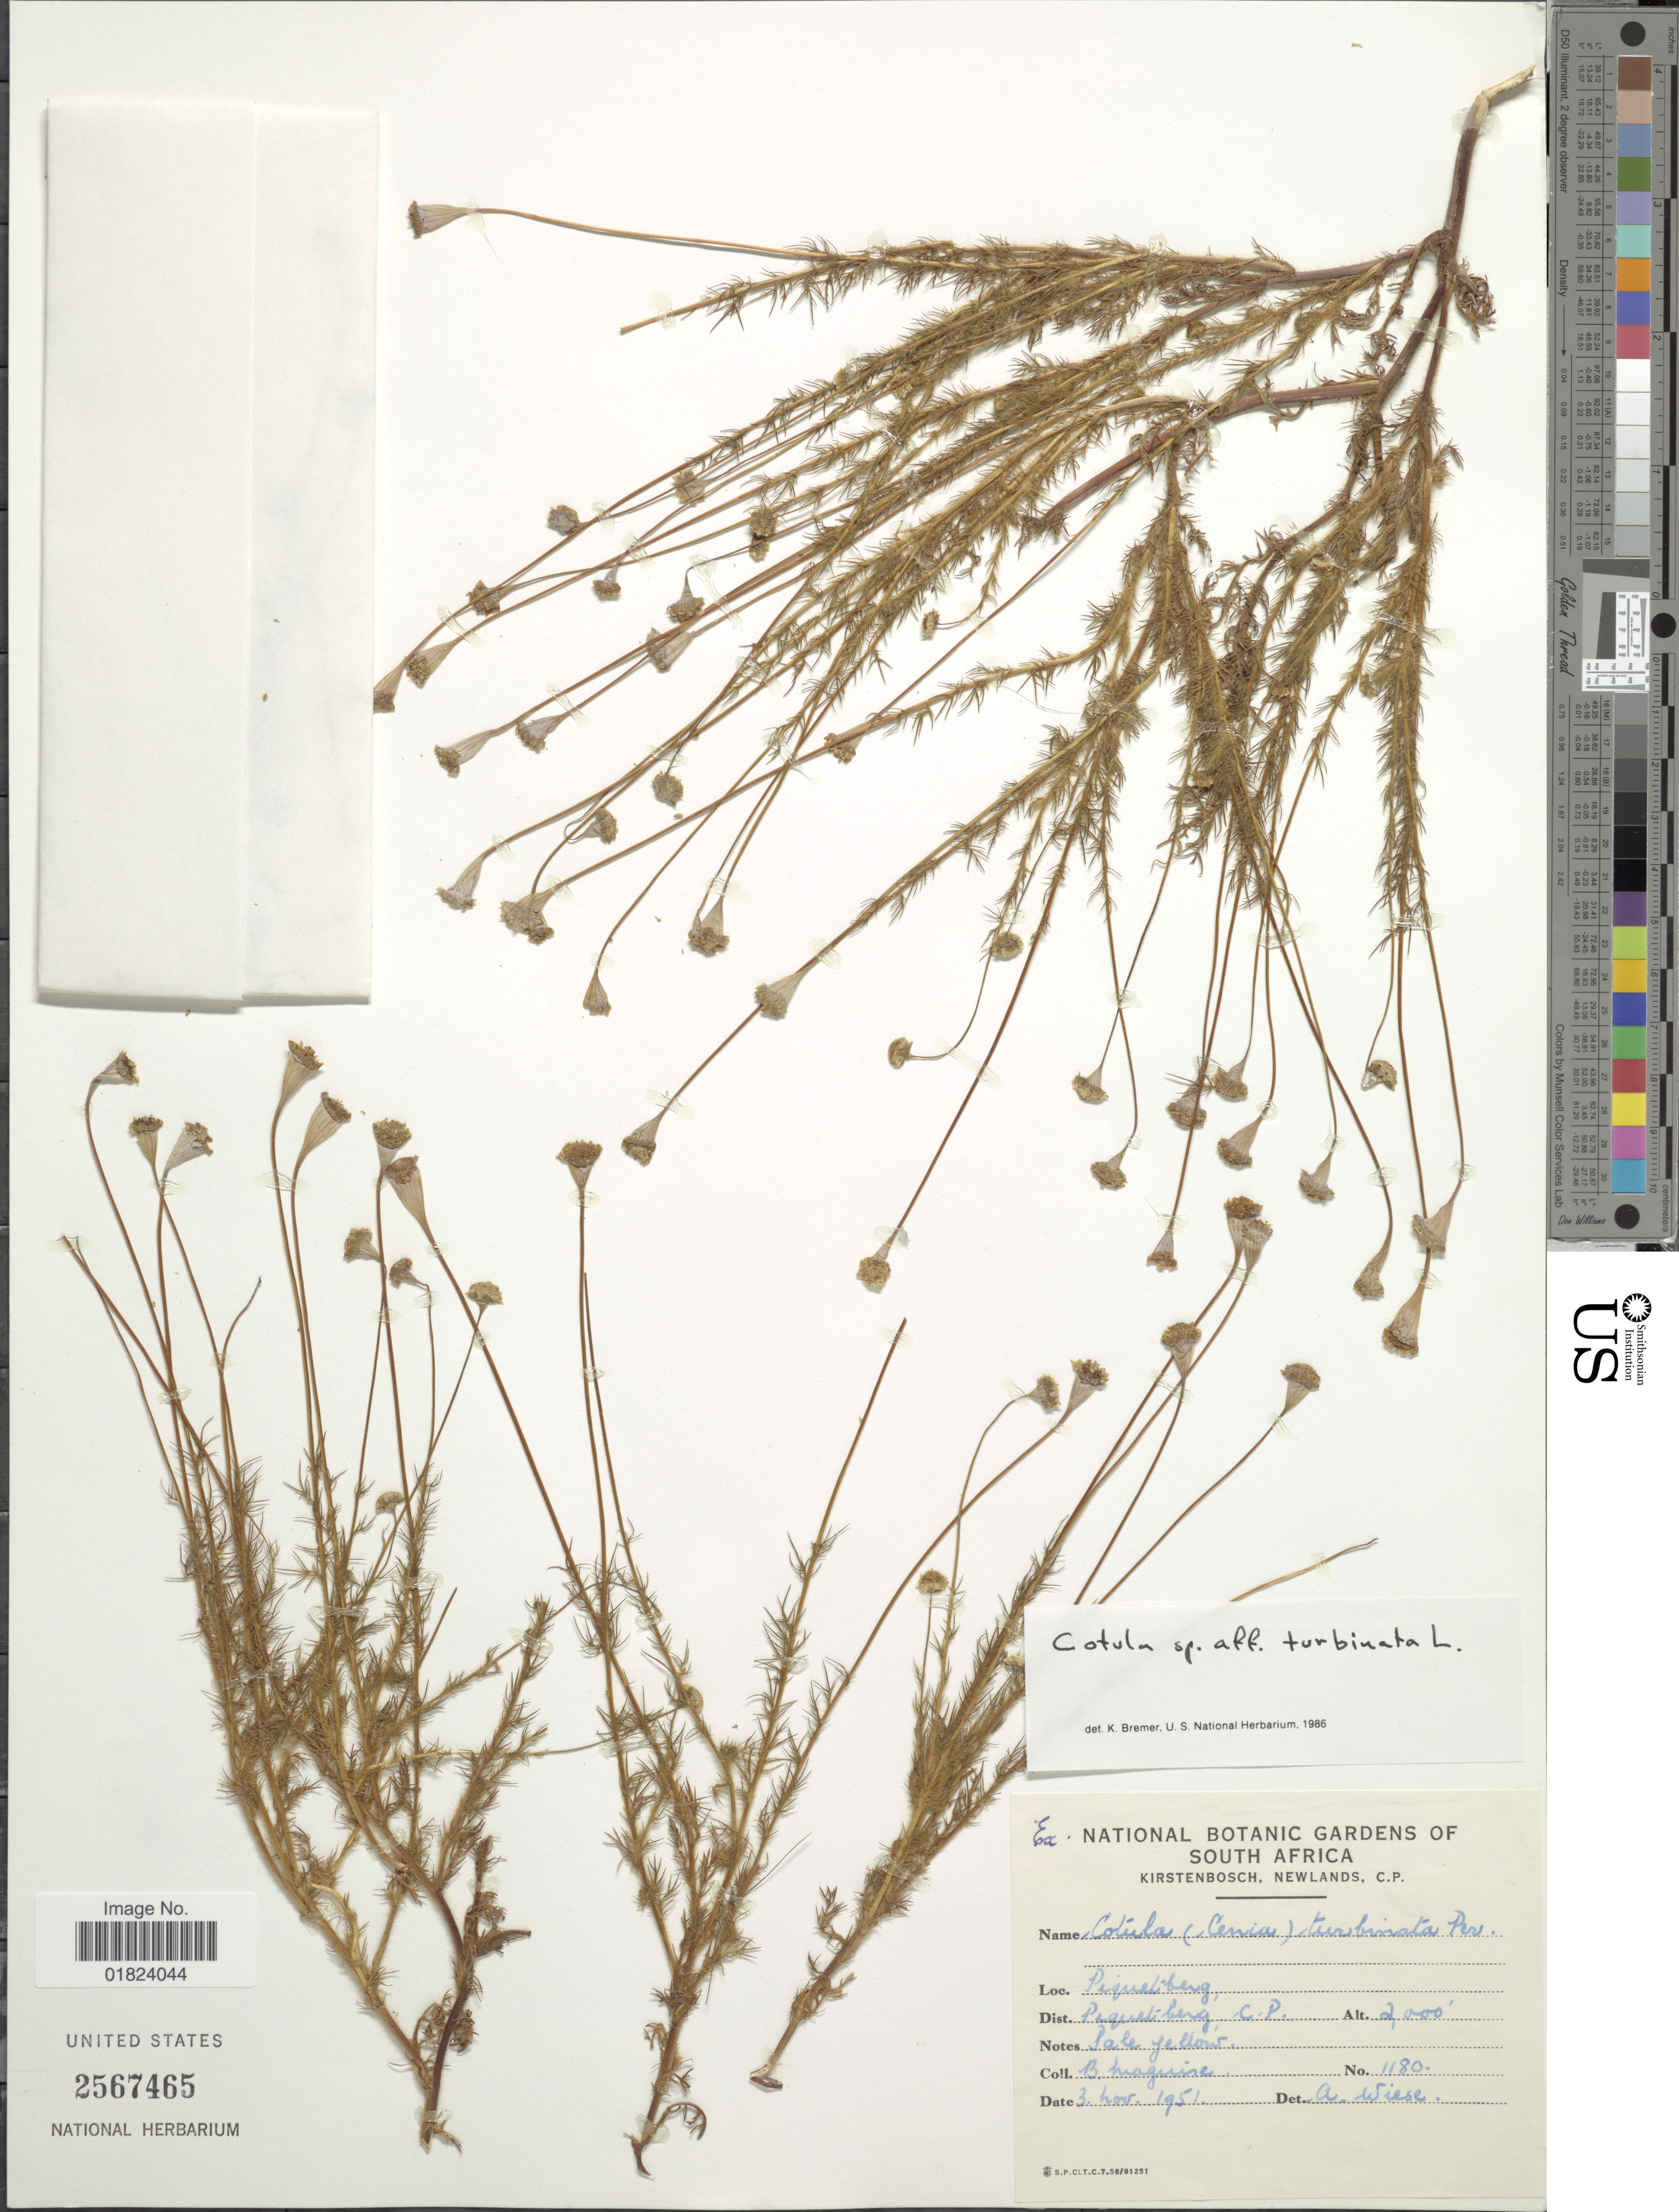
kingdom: Plantae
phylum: Tracheophyta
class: Magnoliopsida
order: Asterales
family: Asteraceae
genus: Cotula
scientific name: Cotula turbinata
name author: L.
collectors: B. Maguire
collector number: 1180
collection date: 1951-11-03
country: South Africa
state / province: Western Cape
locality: Dist. Piquetiberg.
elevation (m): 610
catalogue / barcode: US 2567465